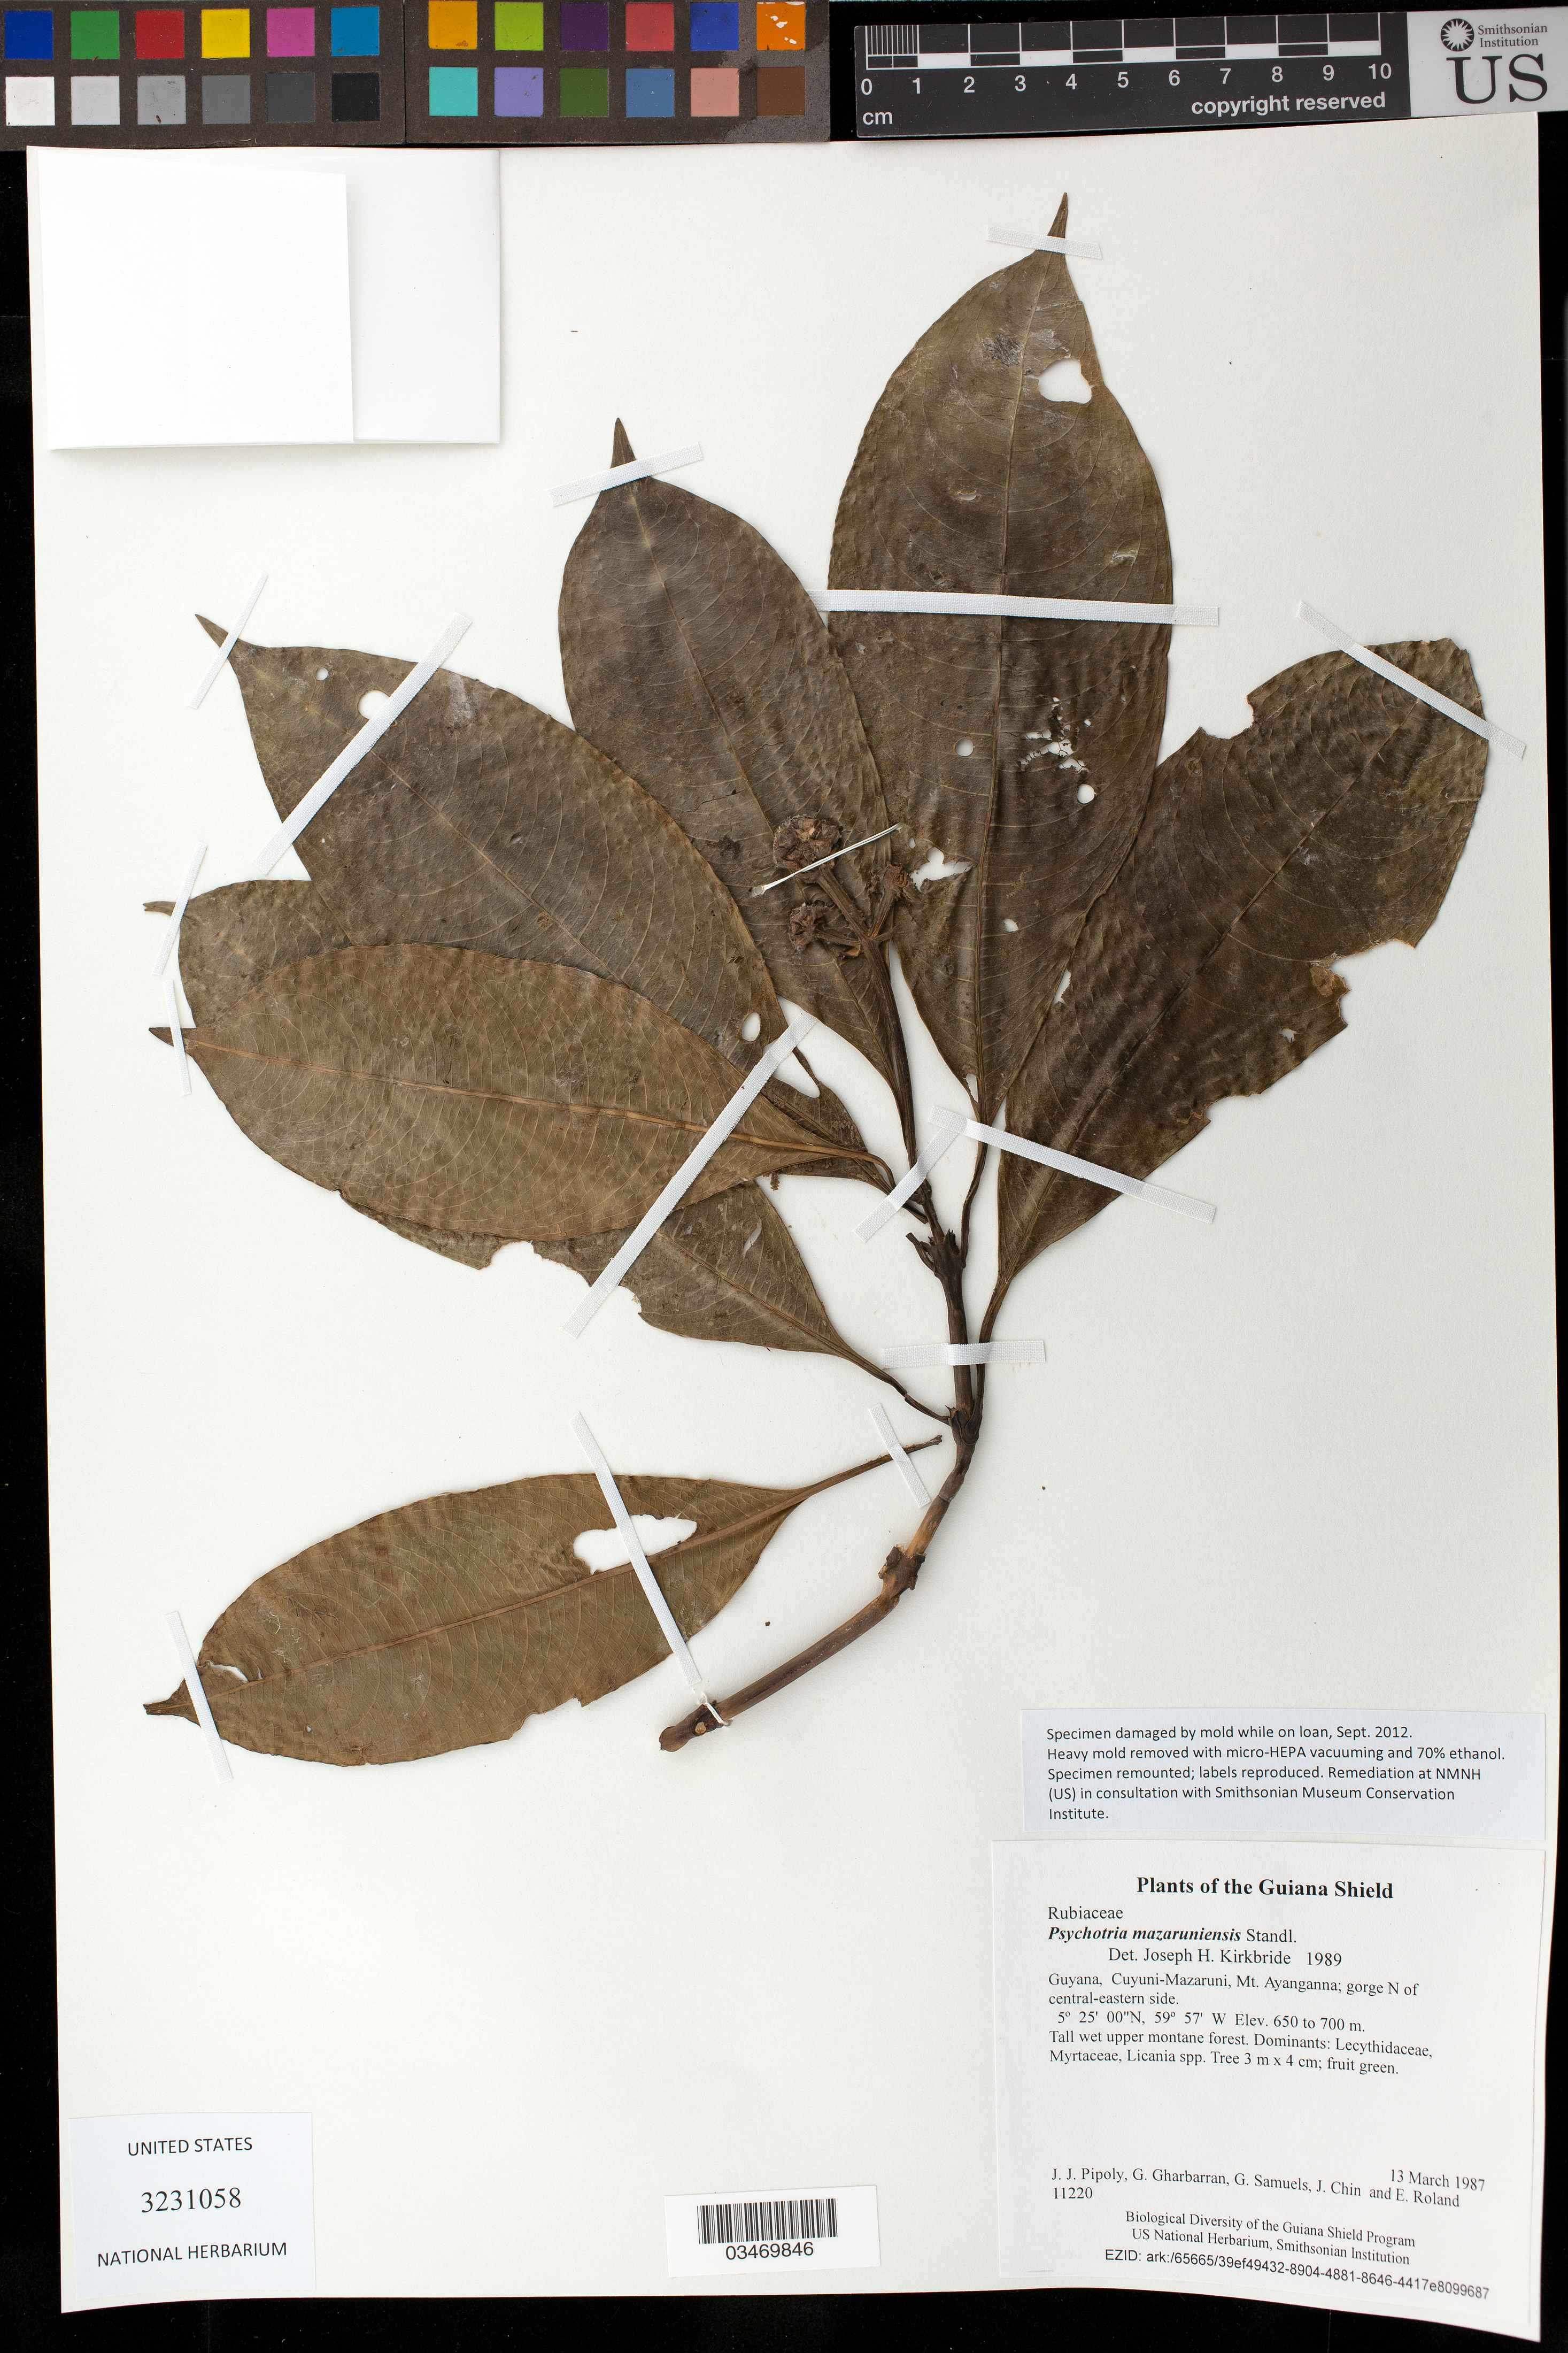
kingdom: Plantae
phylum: Tracheophyta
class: Magnoliopsida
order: Gentianales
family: Rubiaceae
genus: Psychotria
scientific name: Psychotria mazaruniensis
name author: Standl.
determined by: Kirkbride, J. H.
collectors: J. J. Pipoly, G. Gharbarran, G. Samuels, J. Chin & E. Roland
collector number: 11220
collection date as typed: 13 March 1987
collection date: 1987-03-13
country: Guyana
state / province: Cuyuni-Mazaruni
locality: Mt. Ayanganna; gorge N of central-eastern side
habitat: Tall wet upper montane forest. Dominants: Lecythidaceae, Myrtaceae, Licania spp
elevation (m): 650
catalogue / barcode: US 3231058